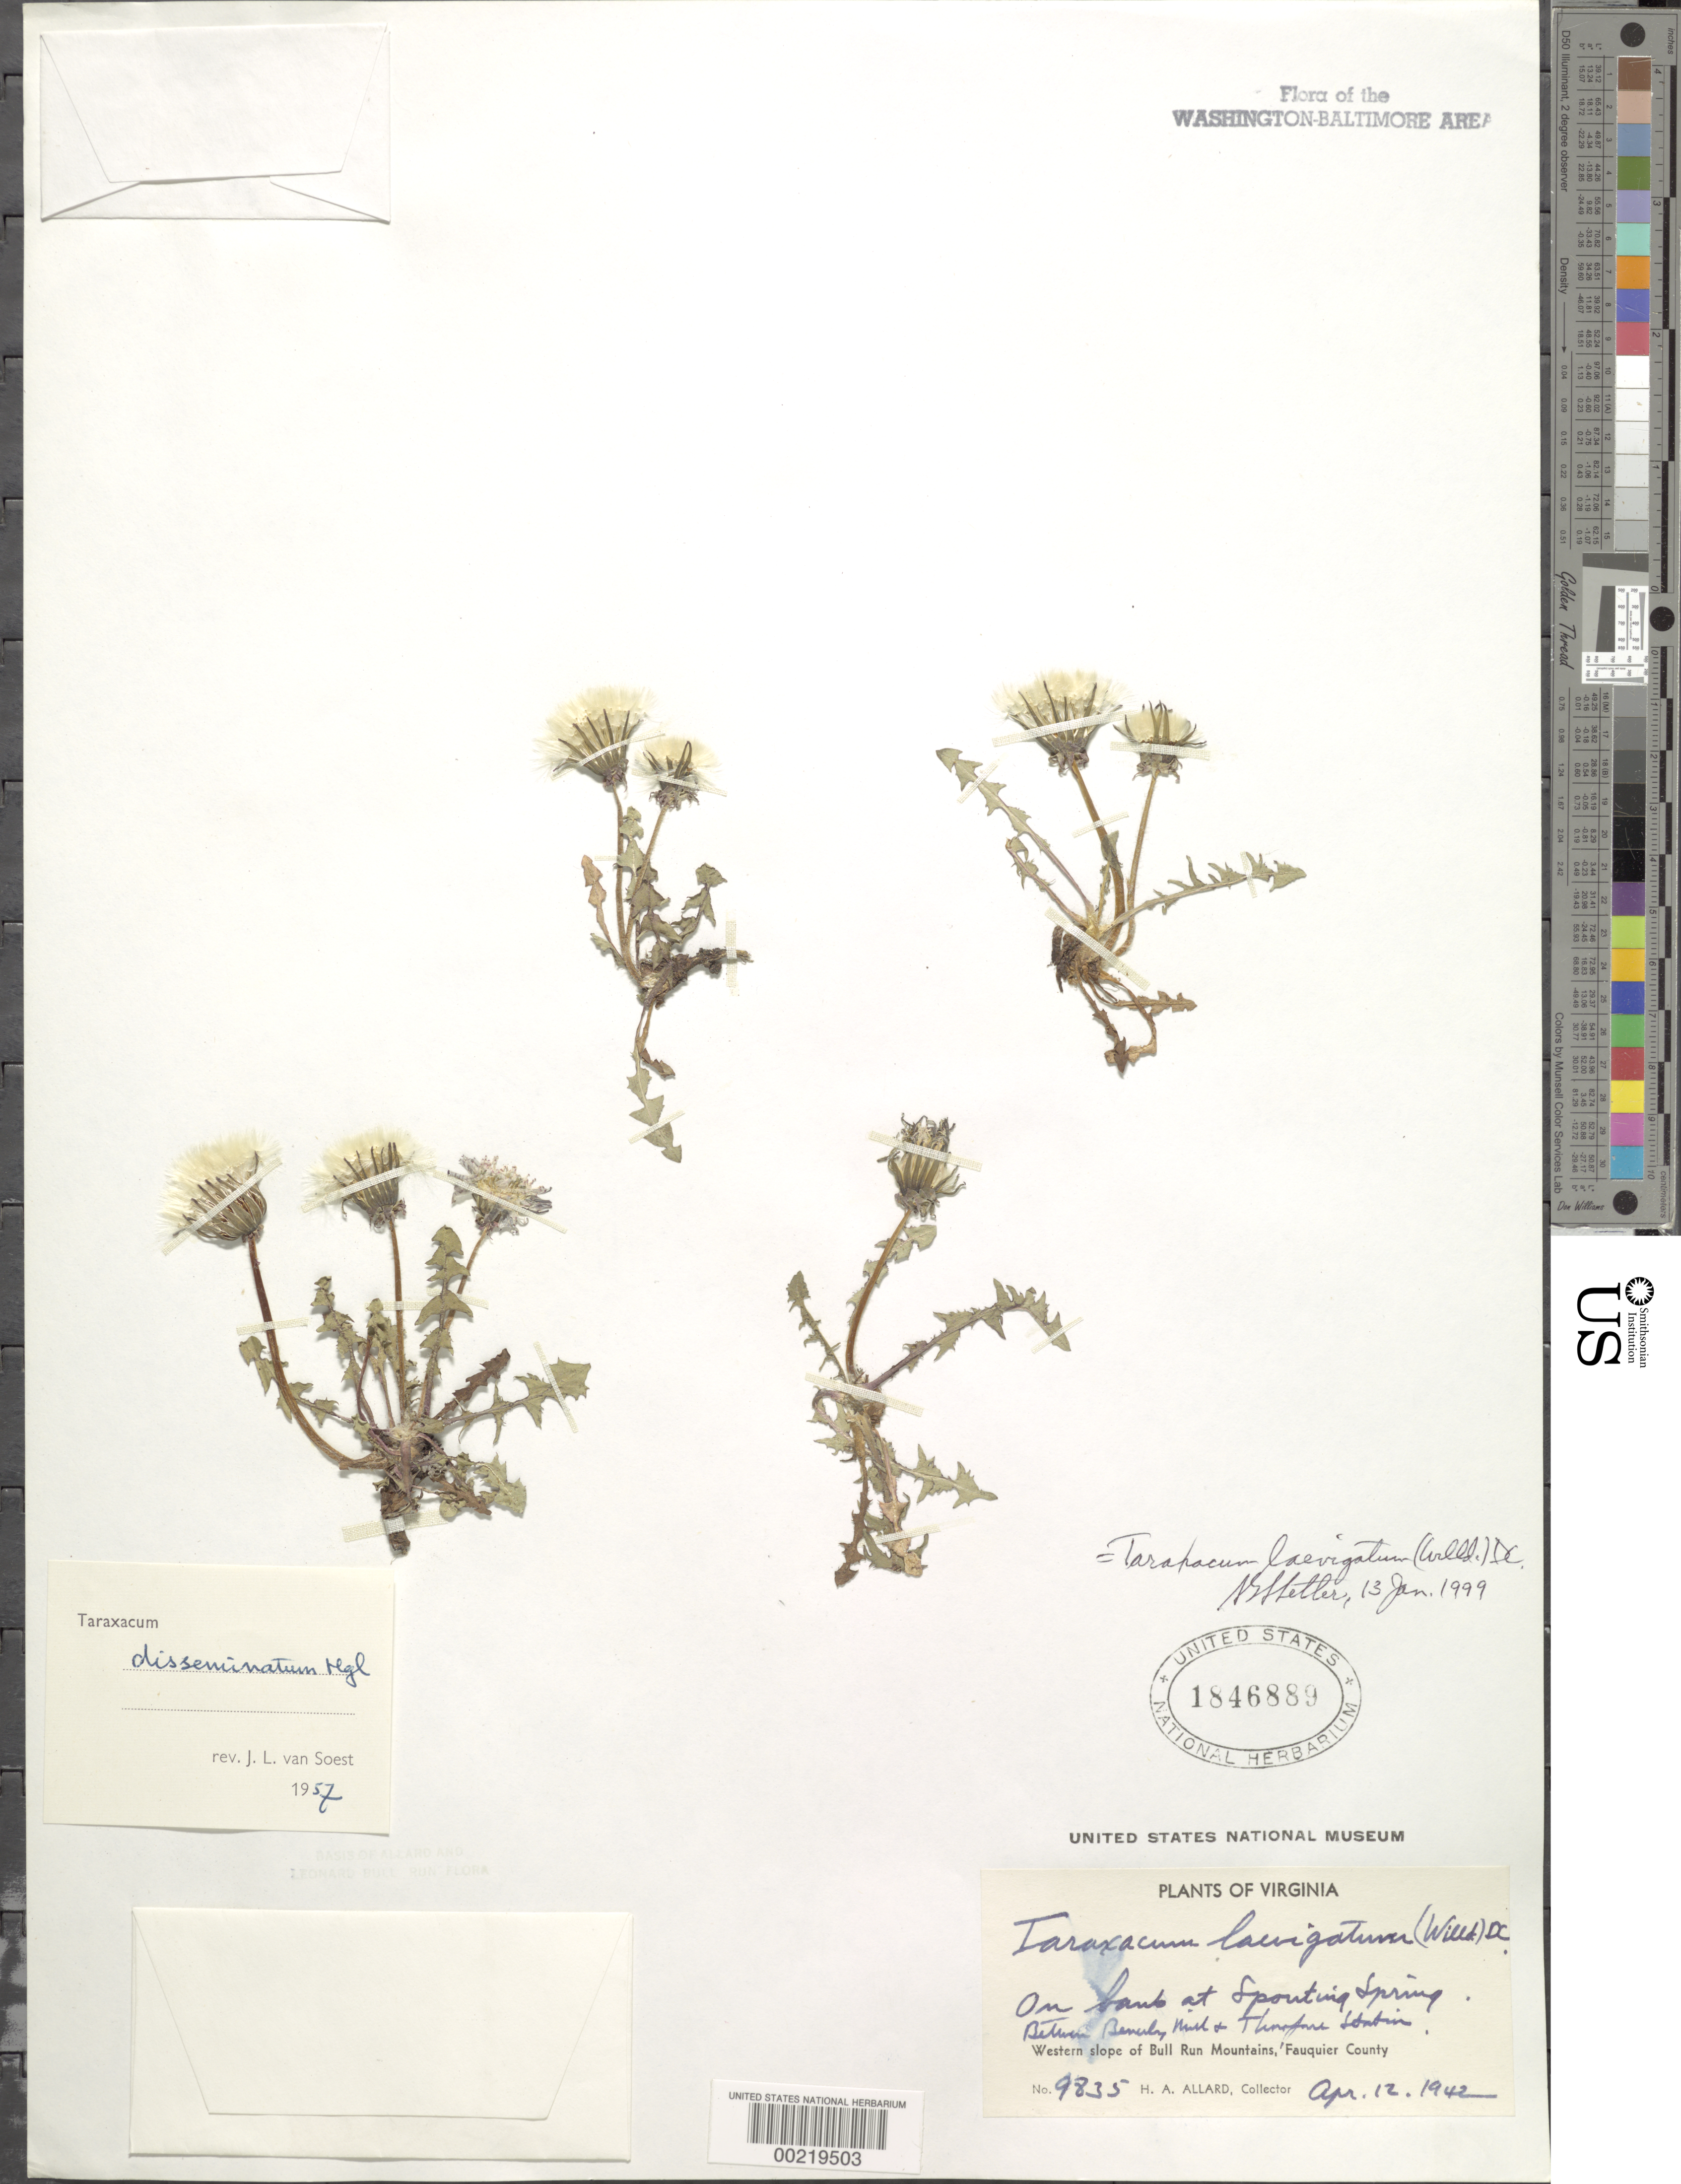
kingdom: Plantae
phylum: Tracheophyta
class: Magnoliopsida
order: Asterales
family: Asteraceae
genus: Taraxacum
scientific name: Taraxacum erythrospermum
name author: Andrz. ex Besser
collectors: H. A. Allard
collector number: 9835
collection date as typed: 12 Apr 1942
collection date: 1942-04-12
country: United States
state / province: Virginia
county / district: Fauquier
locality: Spouting Spring between Beverley Mill and Thorofare Gap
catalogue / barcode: US 1846889